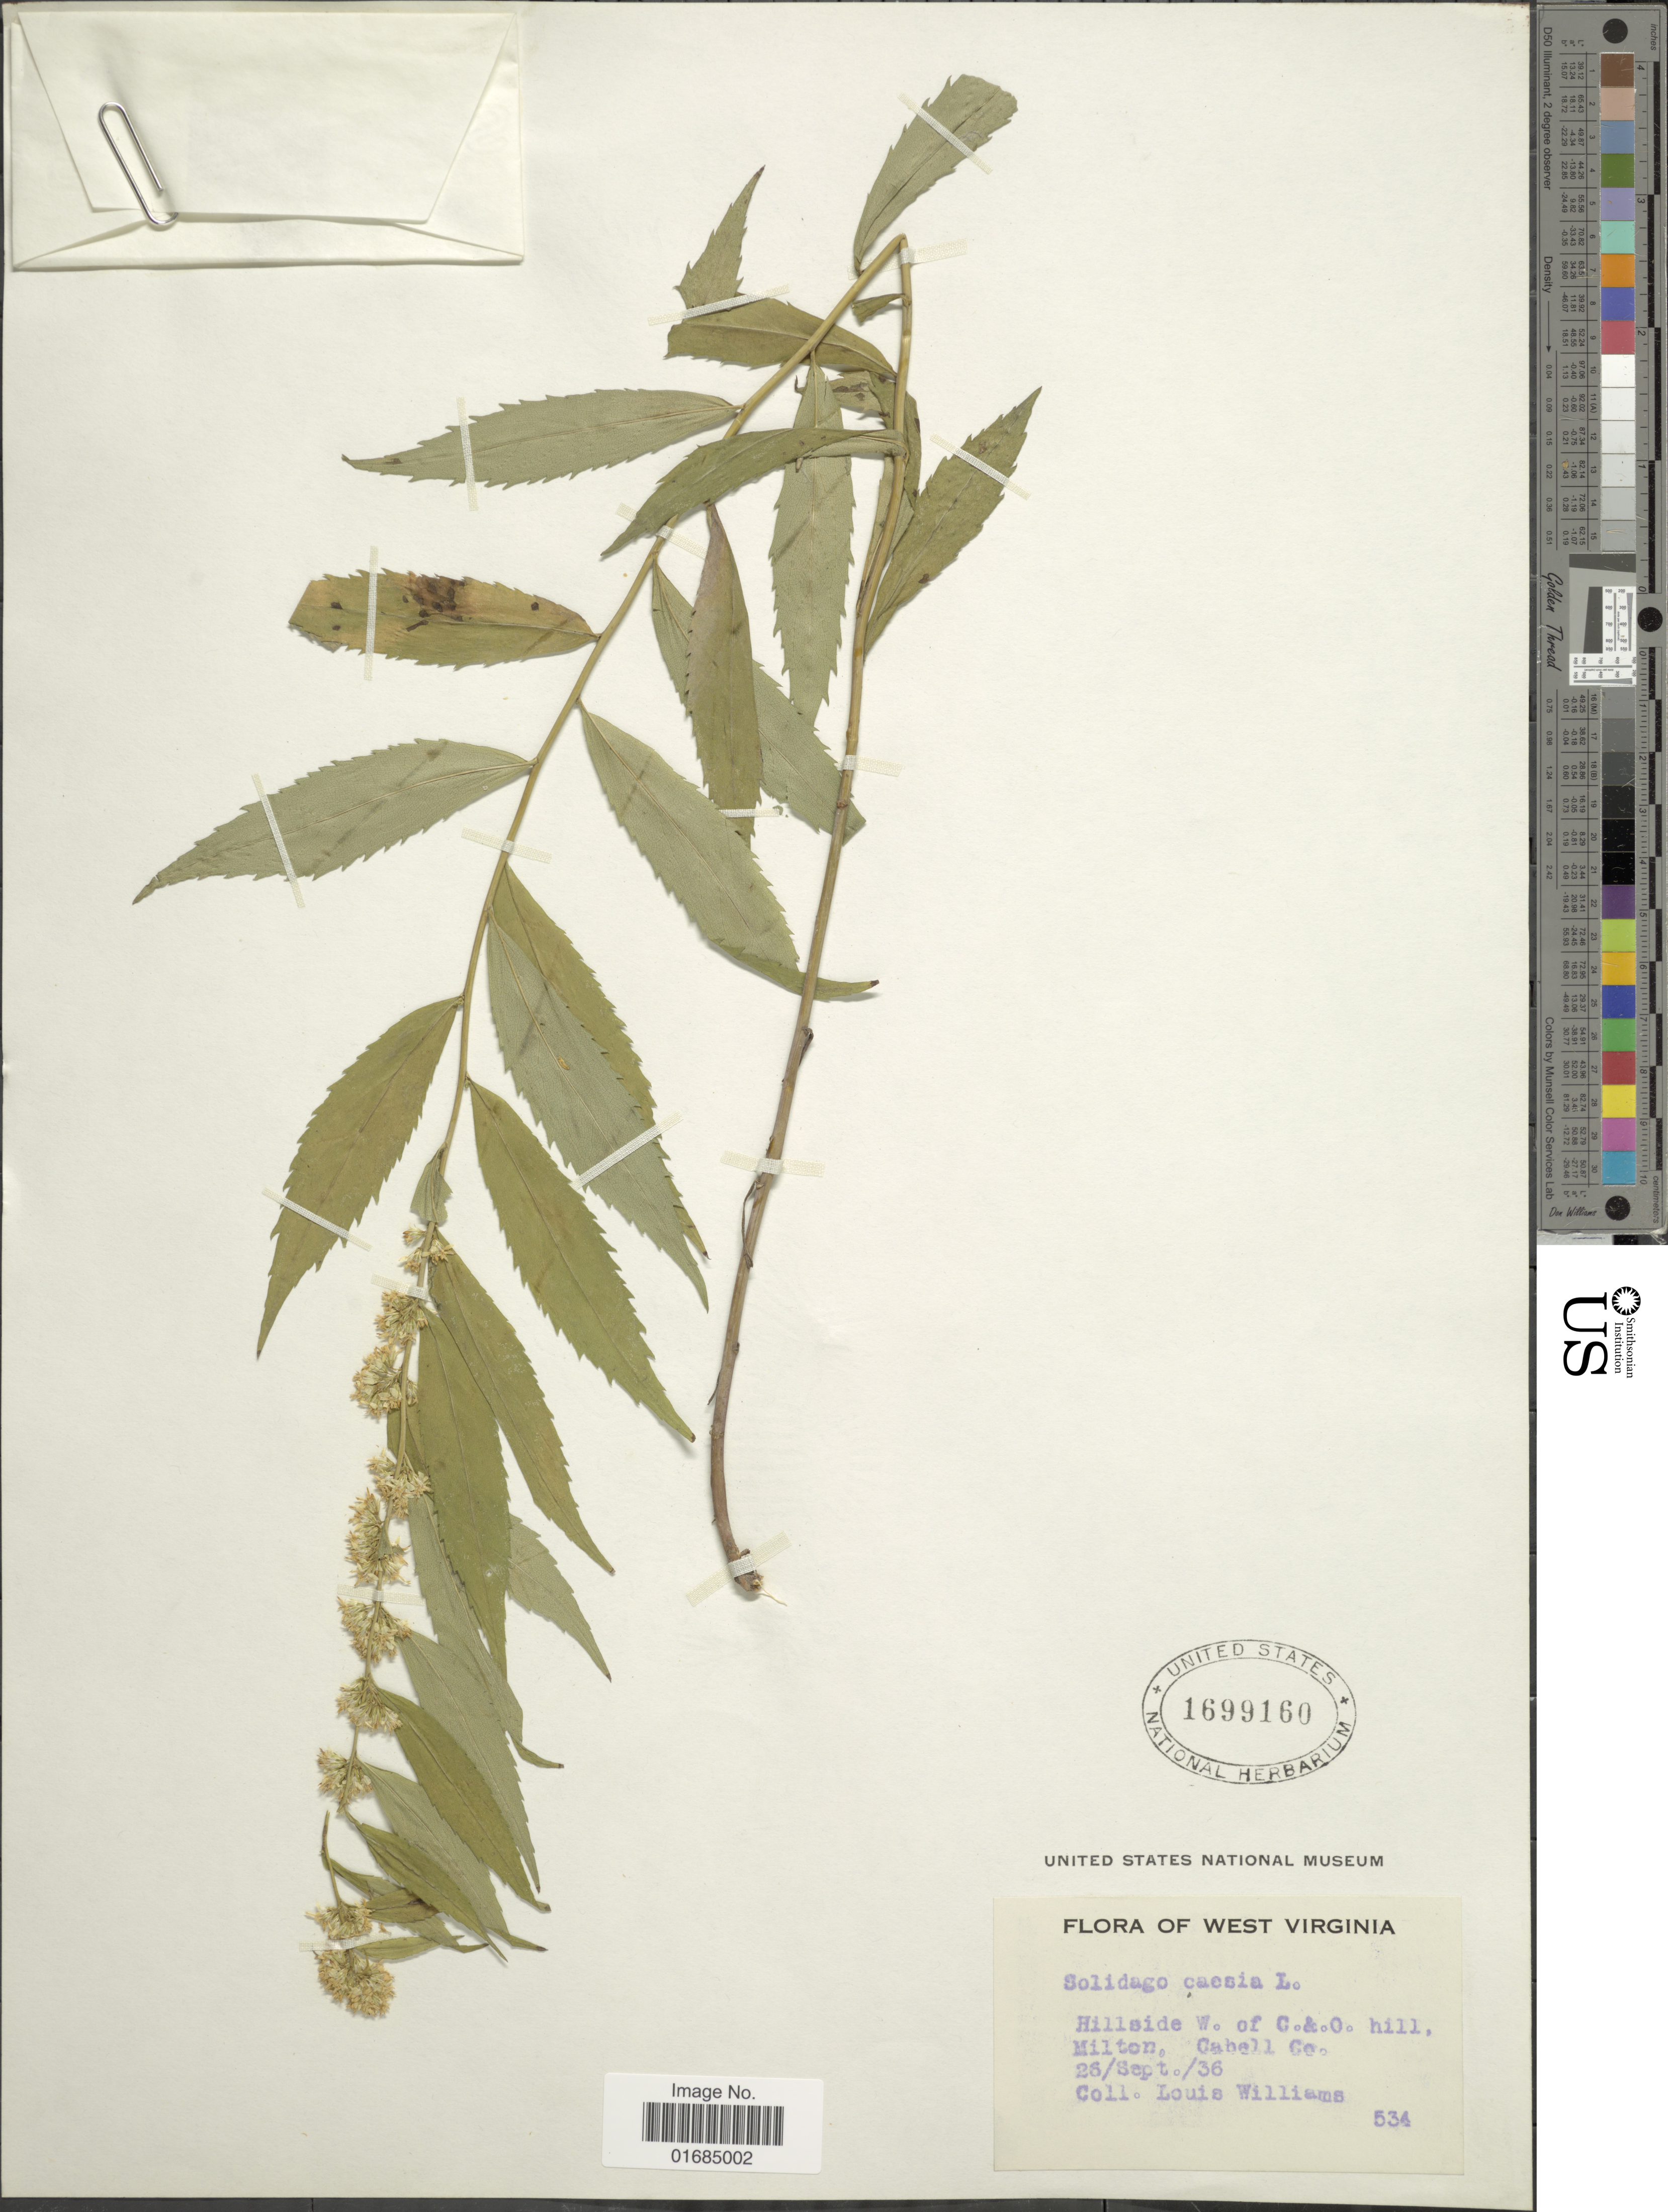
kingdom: Plantae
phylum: Tracheophyta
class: Magnoliopsida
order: Asterales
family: Asteraceae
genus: Solidago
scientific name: Solidago caesia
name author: L.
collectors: L. Williams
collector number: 534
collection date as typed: Transcribed d/m/y: 28/9/36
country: United States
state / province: West Virginia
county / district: Cabell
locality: Hillside W of C & o. Hill Milton, Gabell Co.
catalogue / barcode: US 1699160